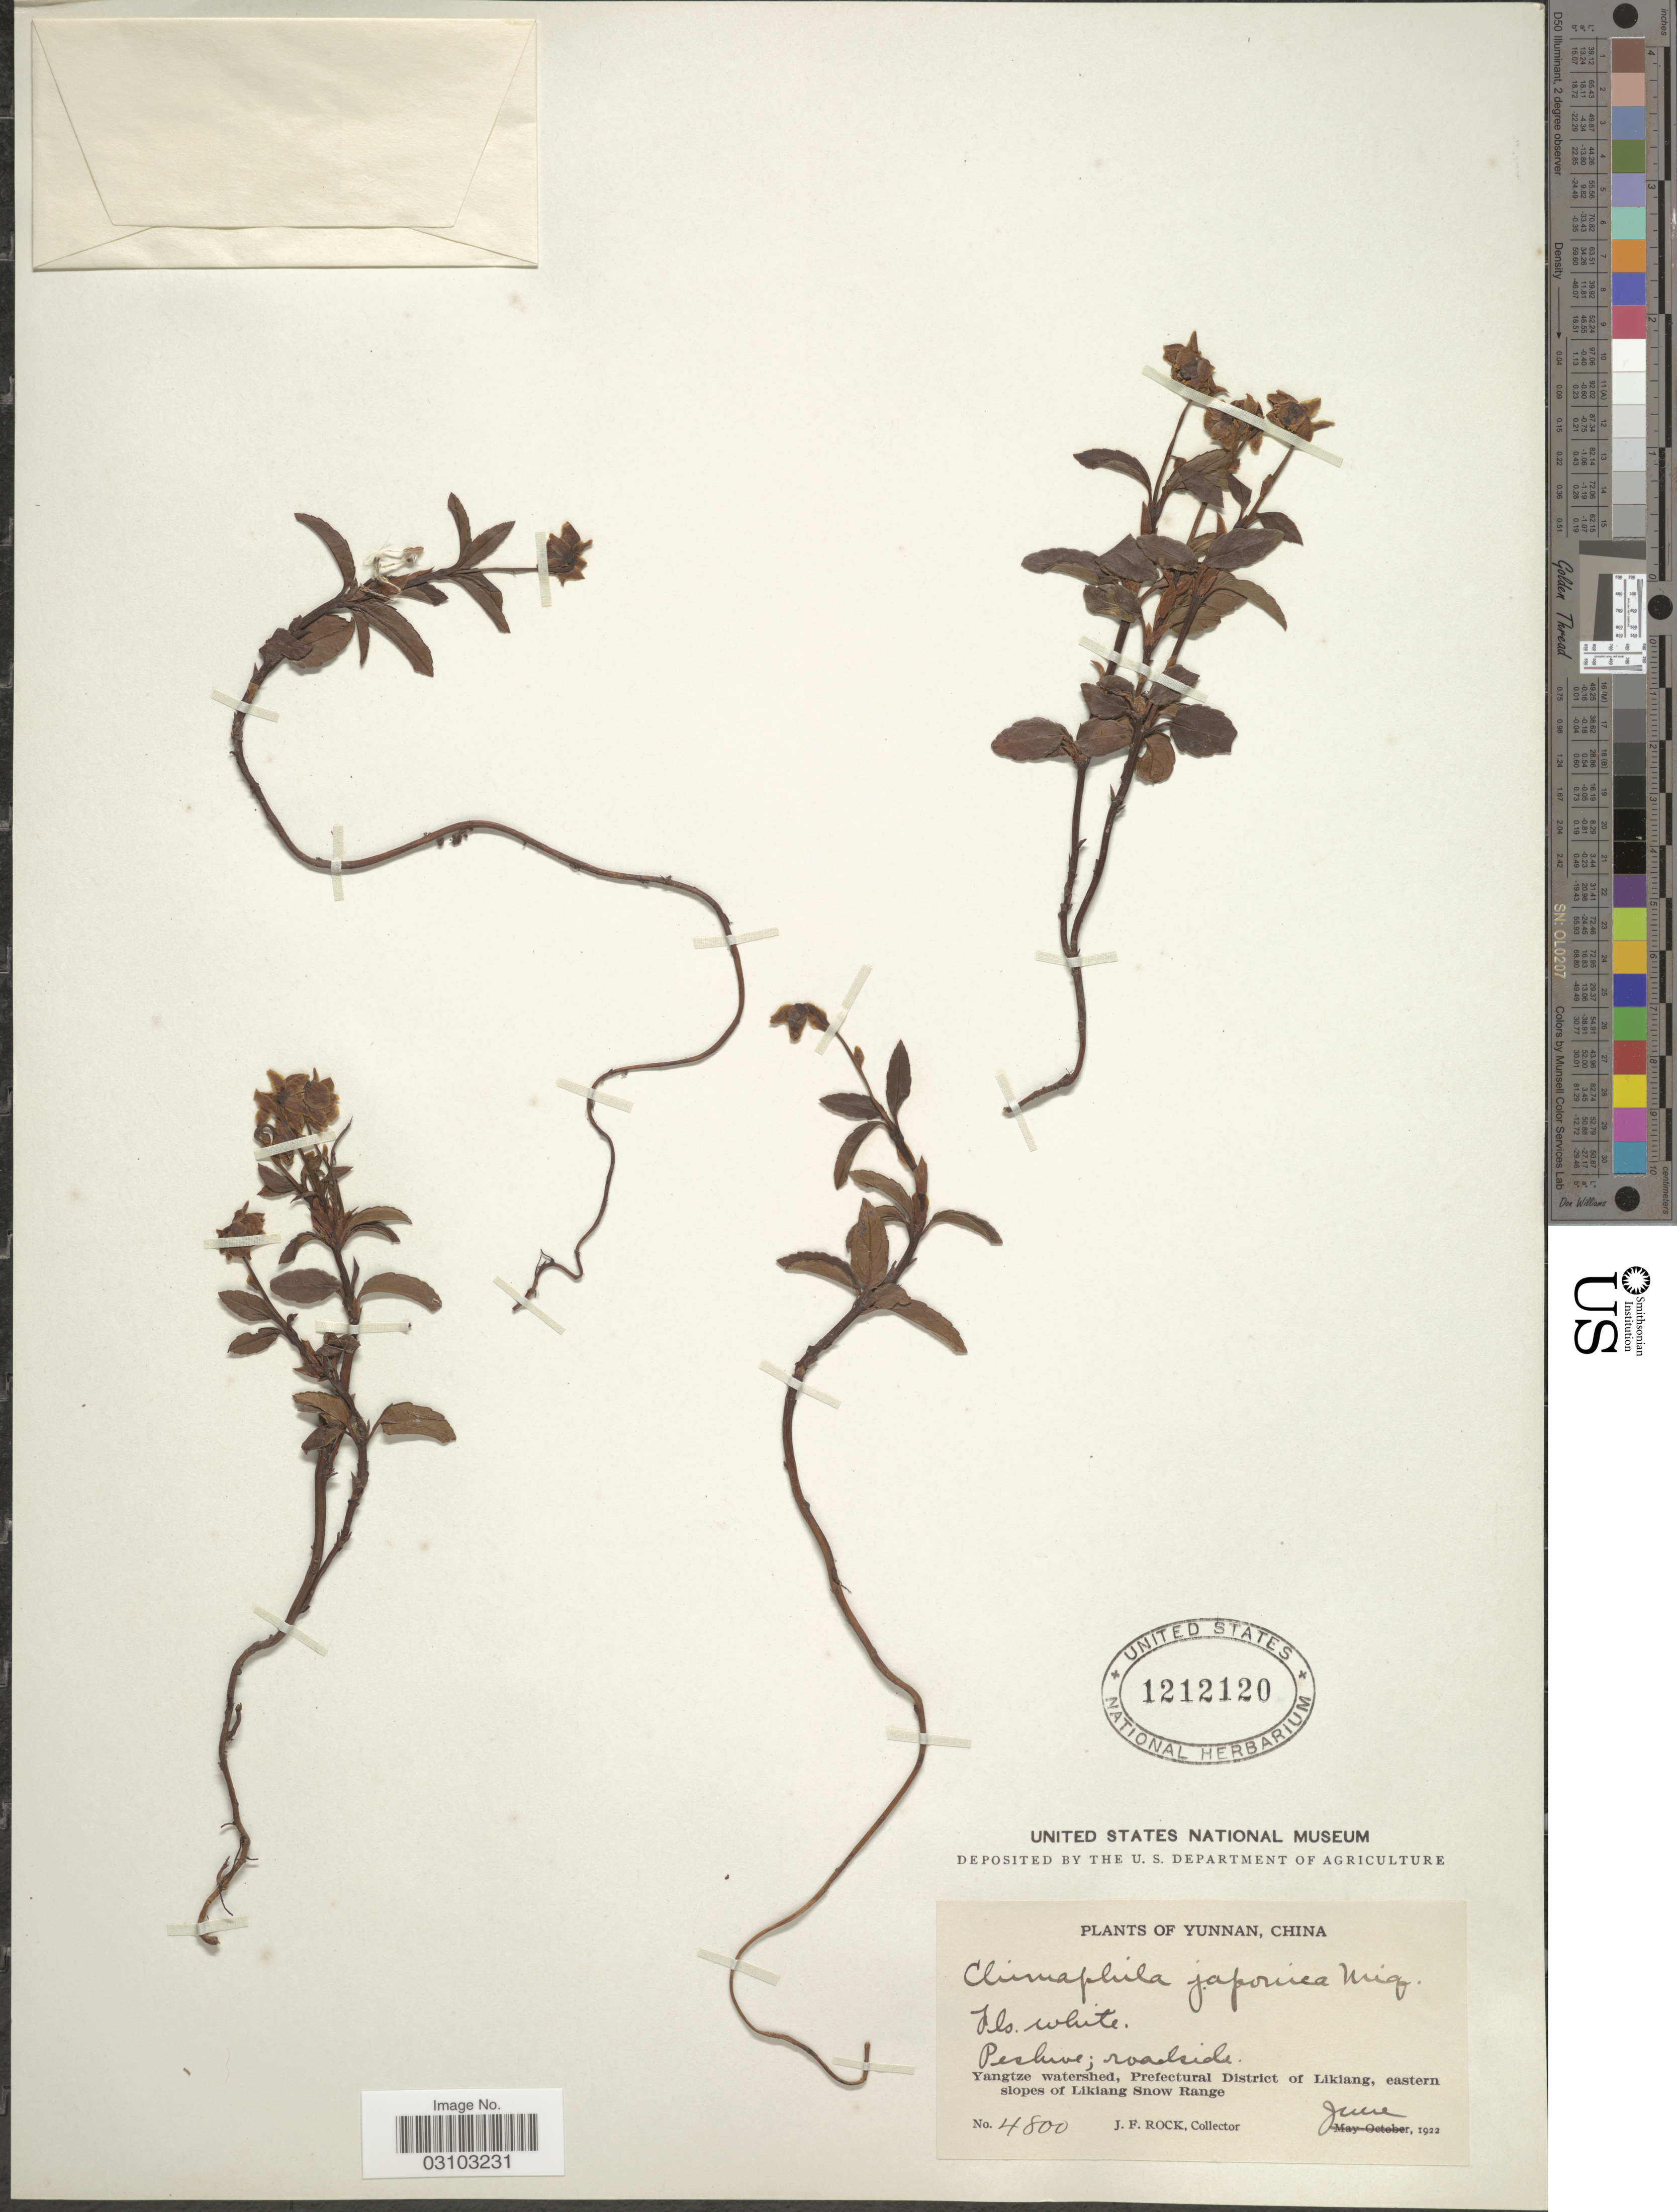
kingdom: Plantae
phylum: Tracheophyta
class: Magnoliopsida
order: Ericales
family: Ericaceae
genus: Chimaphila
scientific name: Chimaphila japonica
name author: Miq.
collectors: J. Rock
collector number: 4800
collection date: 1922-06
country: China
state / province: Yunnan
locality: Yangtze watershed, Prefectural District of Likiang, eastern slopes of Likiang Snow Range.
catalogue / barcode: US 1212120